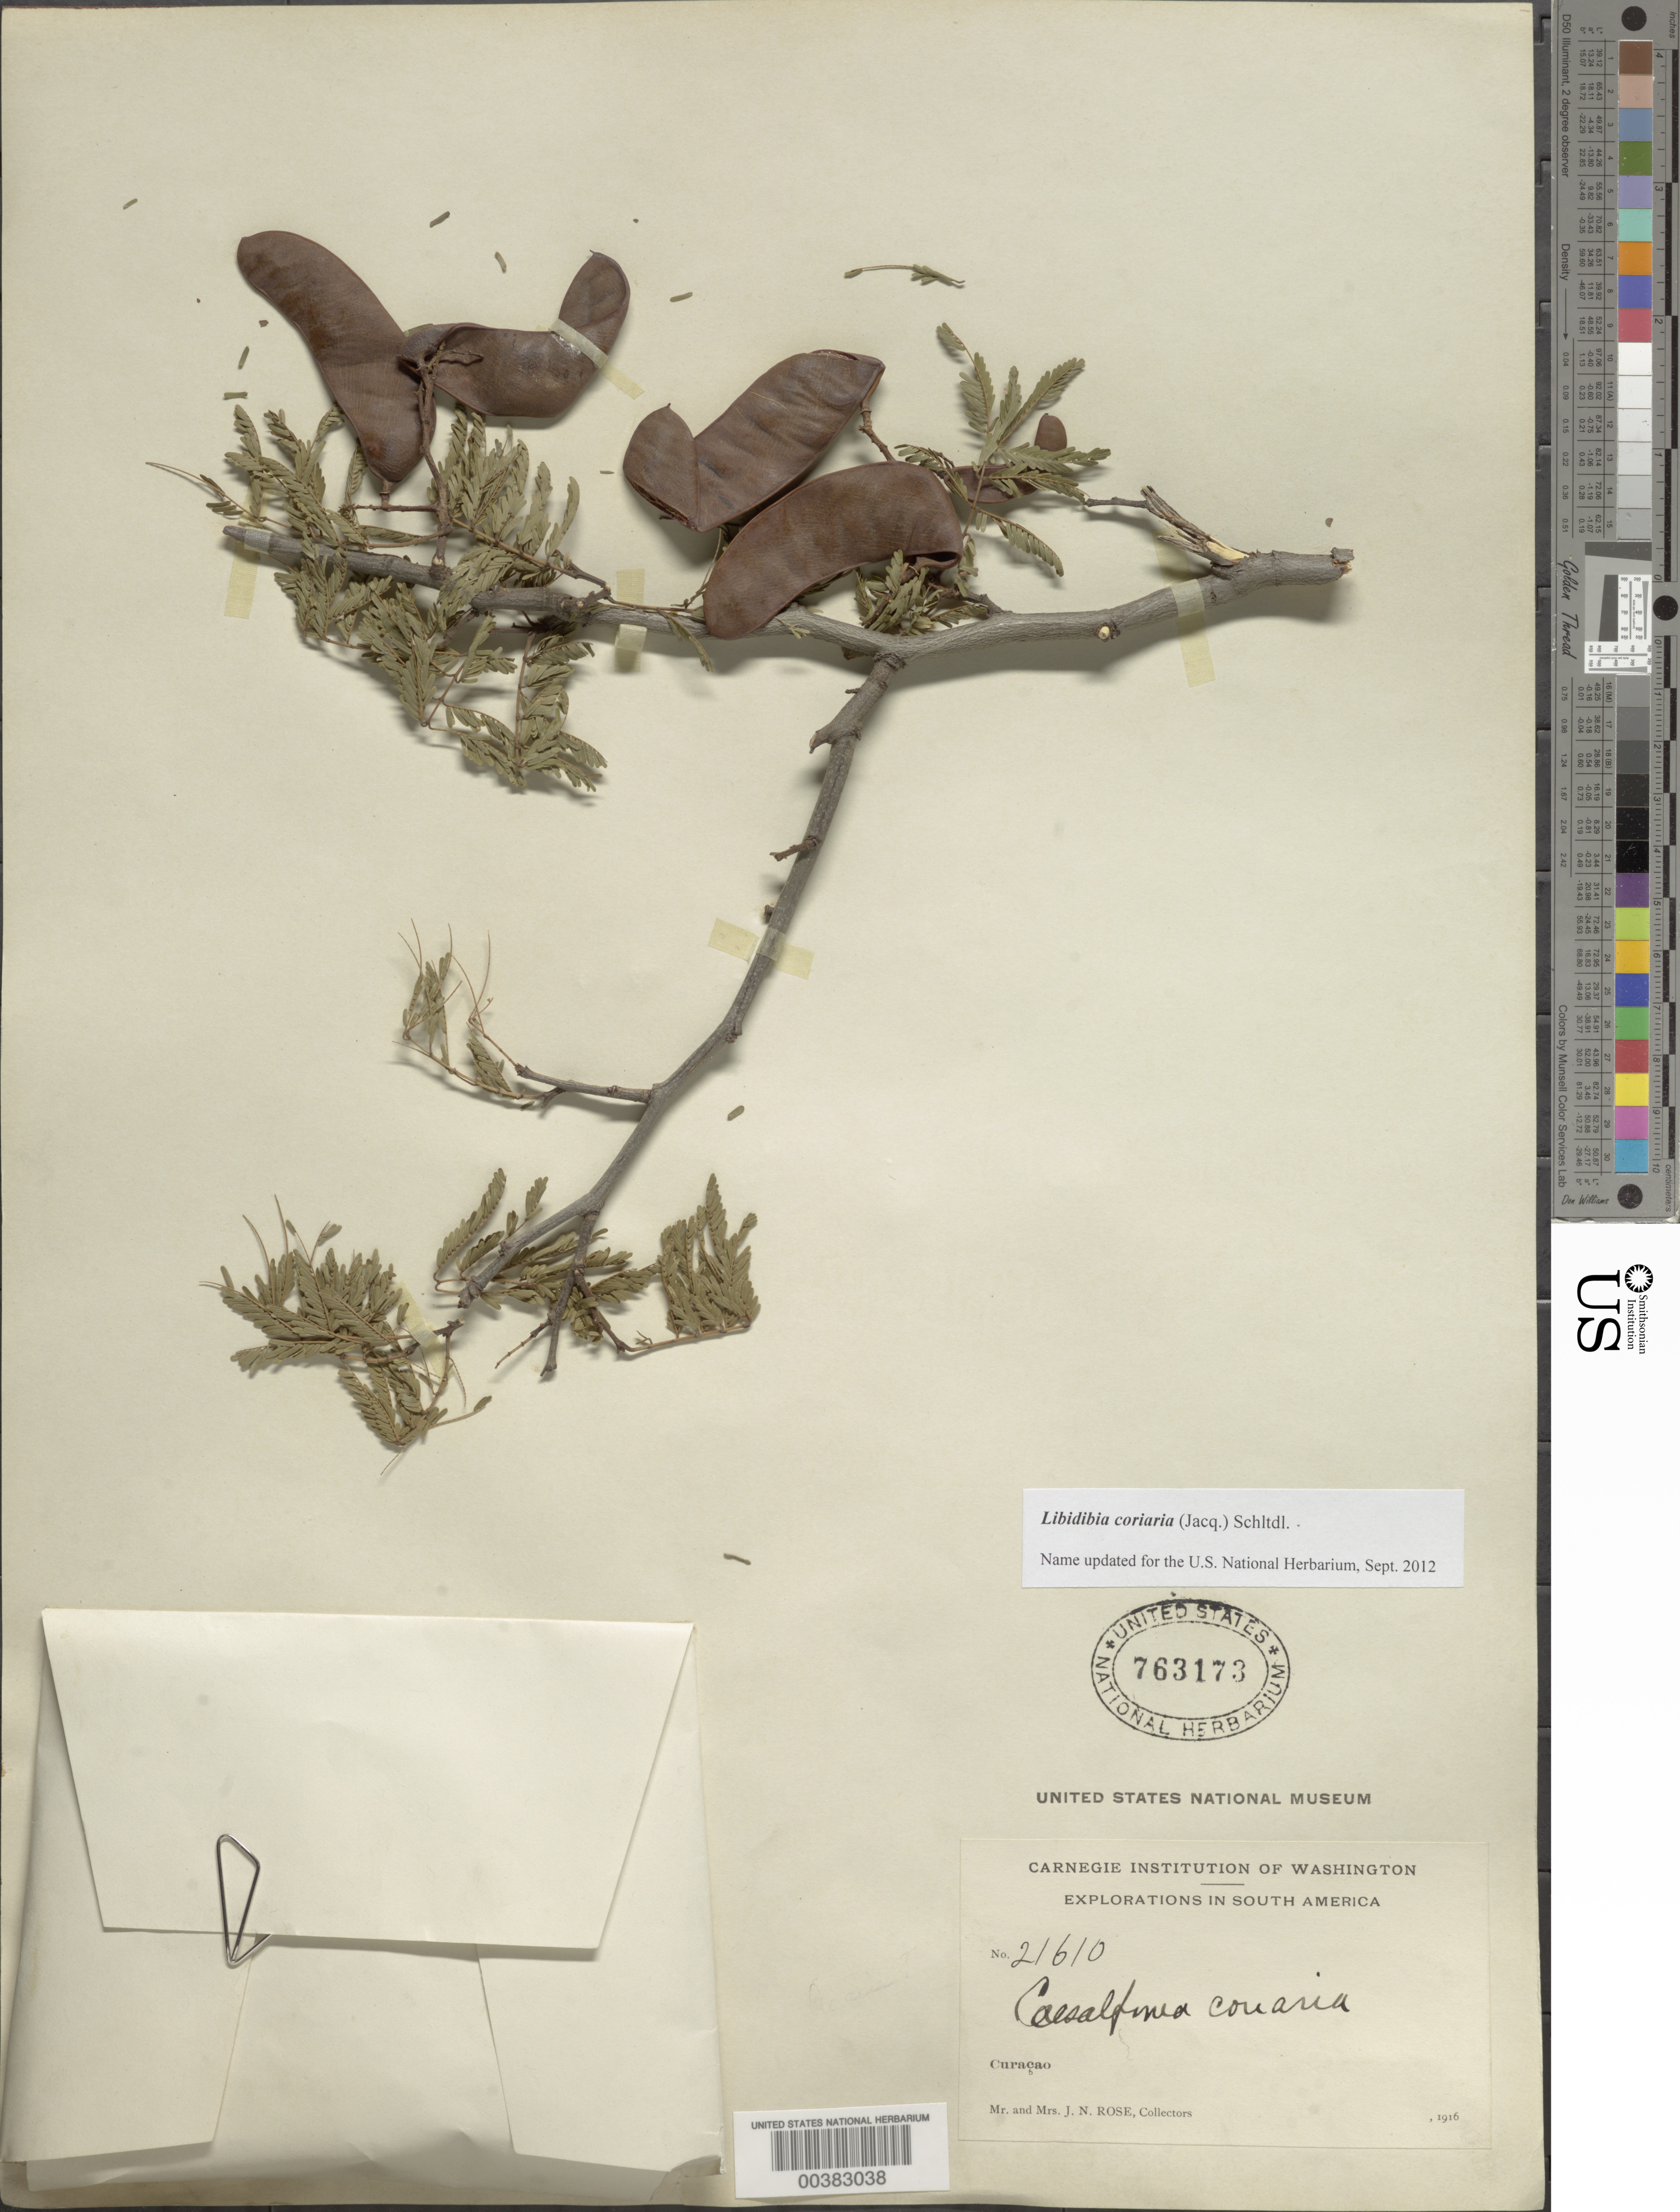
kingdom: Plantae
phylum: Tracheophyta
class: Magnoliopsida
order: Fabales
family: Fabaceae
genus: Libidibia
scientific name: Libidibia coriaria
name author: (Jacq.) Schltdl.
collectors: J. N. Rose & J. M. Rose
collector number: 21610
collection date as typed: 1916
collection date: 1916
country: Curaçao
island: Curaçao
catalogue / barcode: US 763173